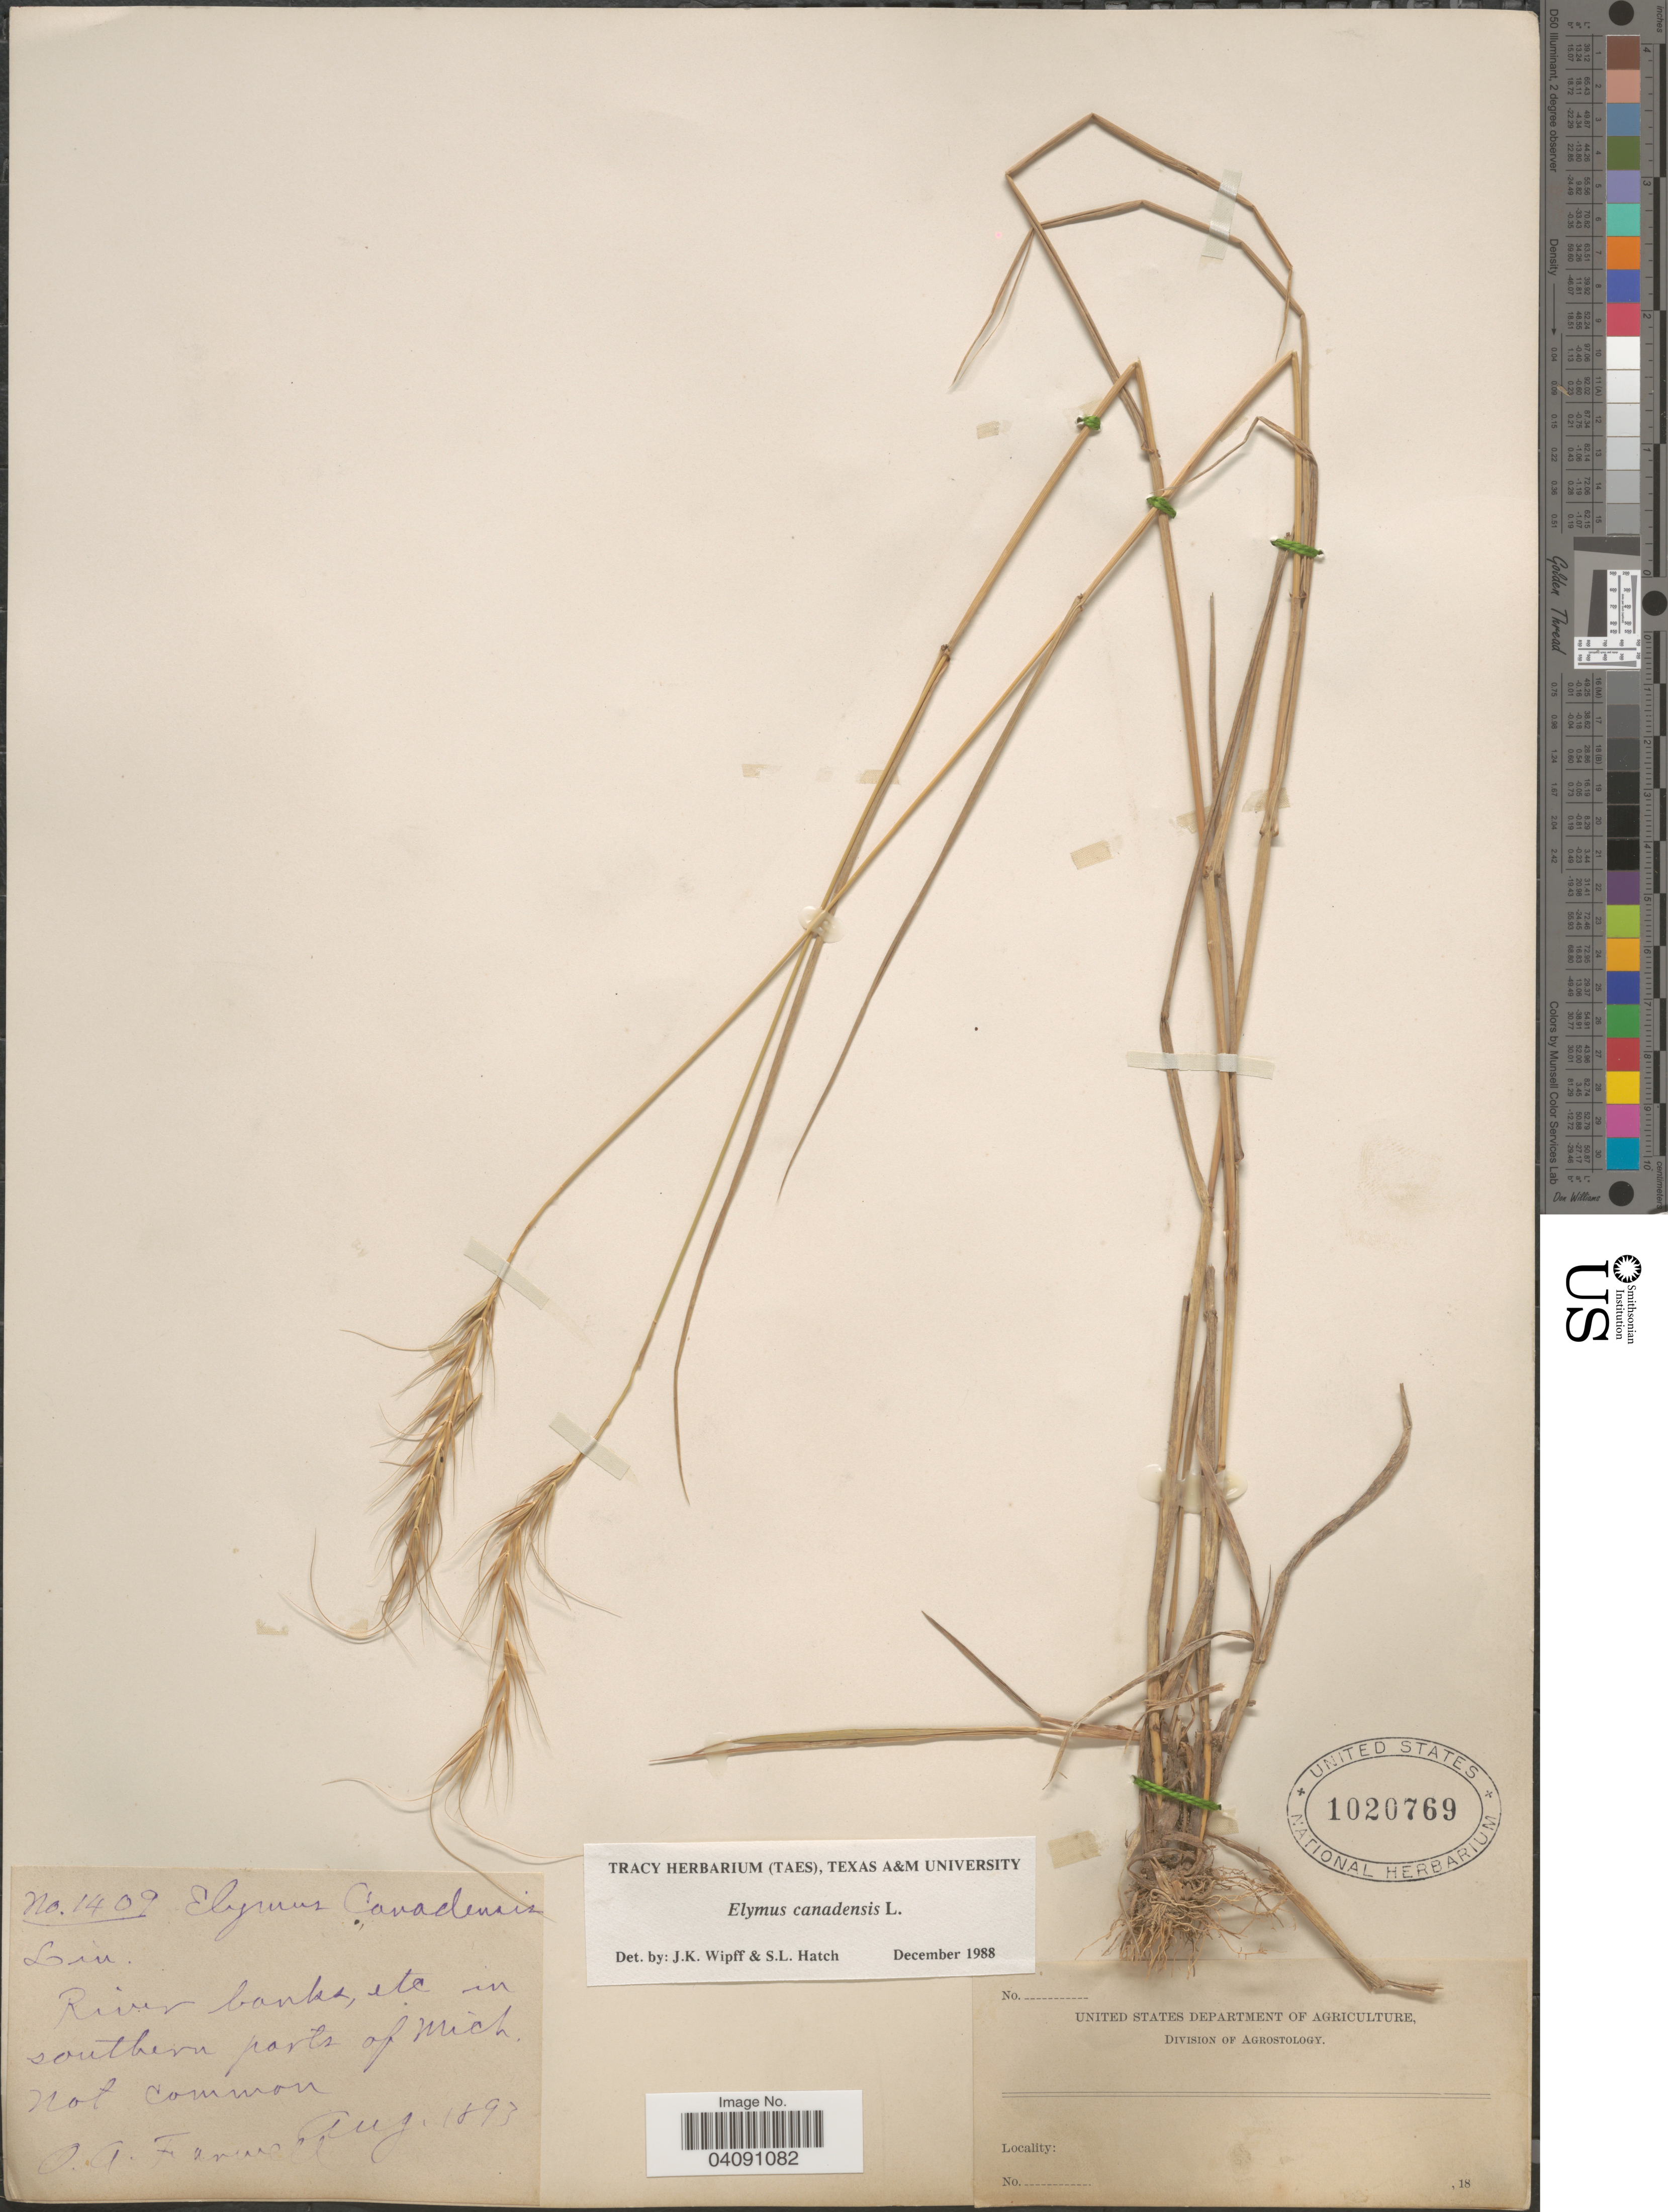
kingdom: Plantae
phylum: Tracheophyta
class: Liliopsida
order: Poales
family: Poaceae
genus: Elymus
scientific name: Elymus canadensis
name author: L.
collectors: O. Farwell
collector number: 1409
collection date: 1893-08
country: United States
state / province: Michigan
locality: River banks, etc. in southern parts of Mich.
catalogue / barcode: US 1020769